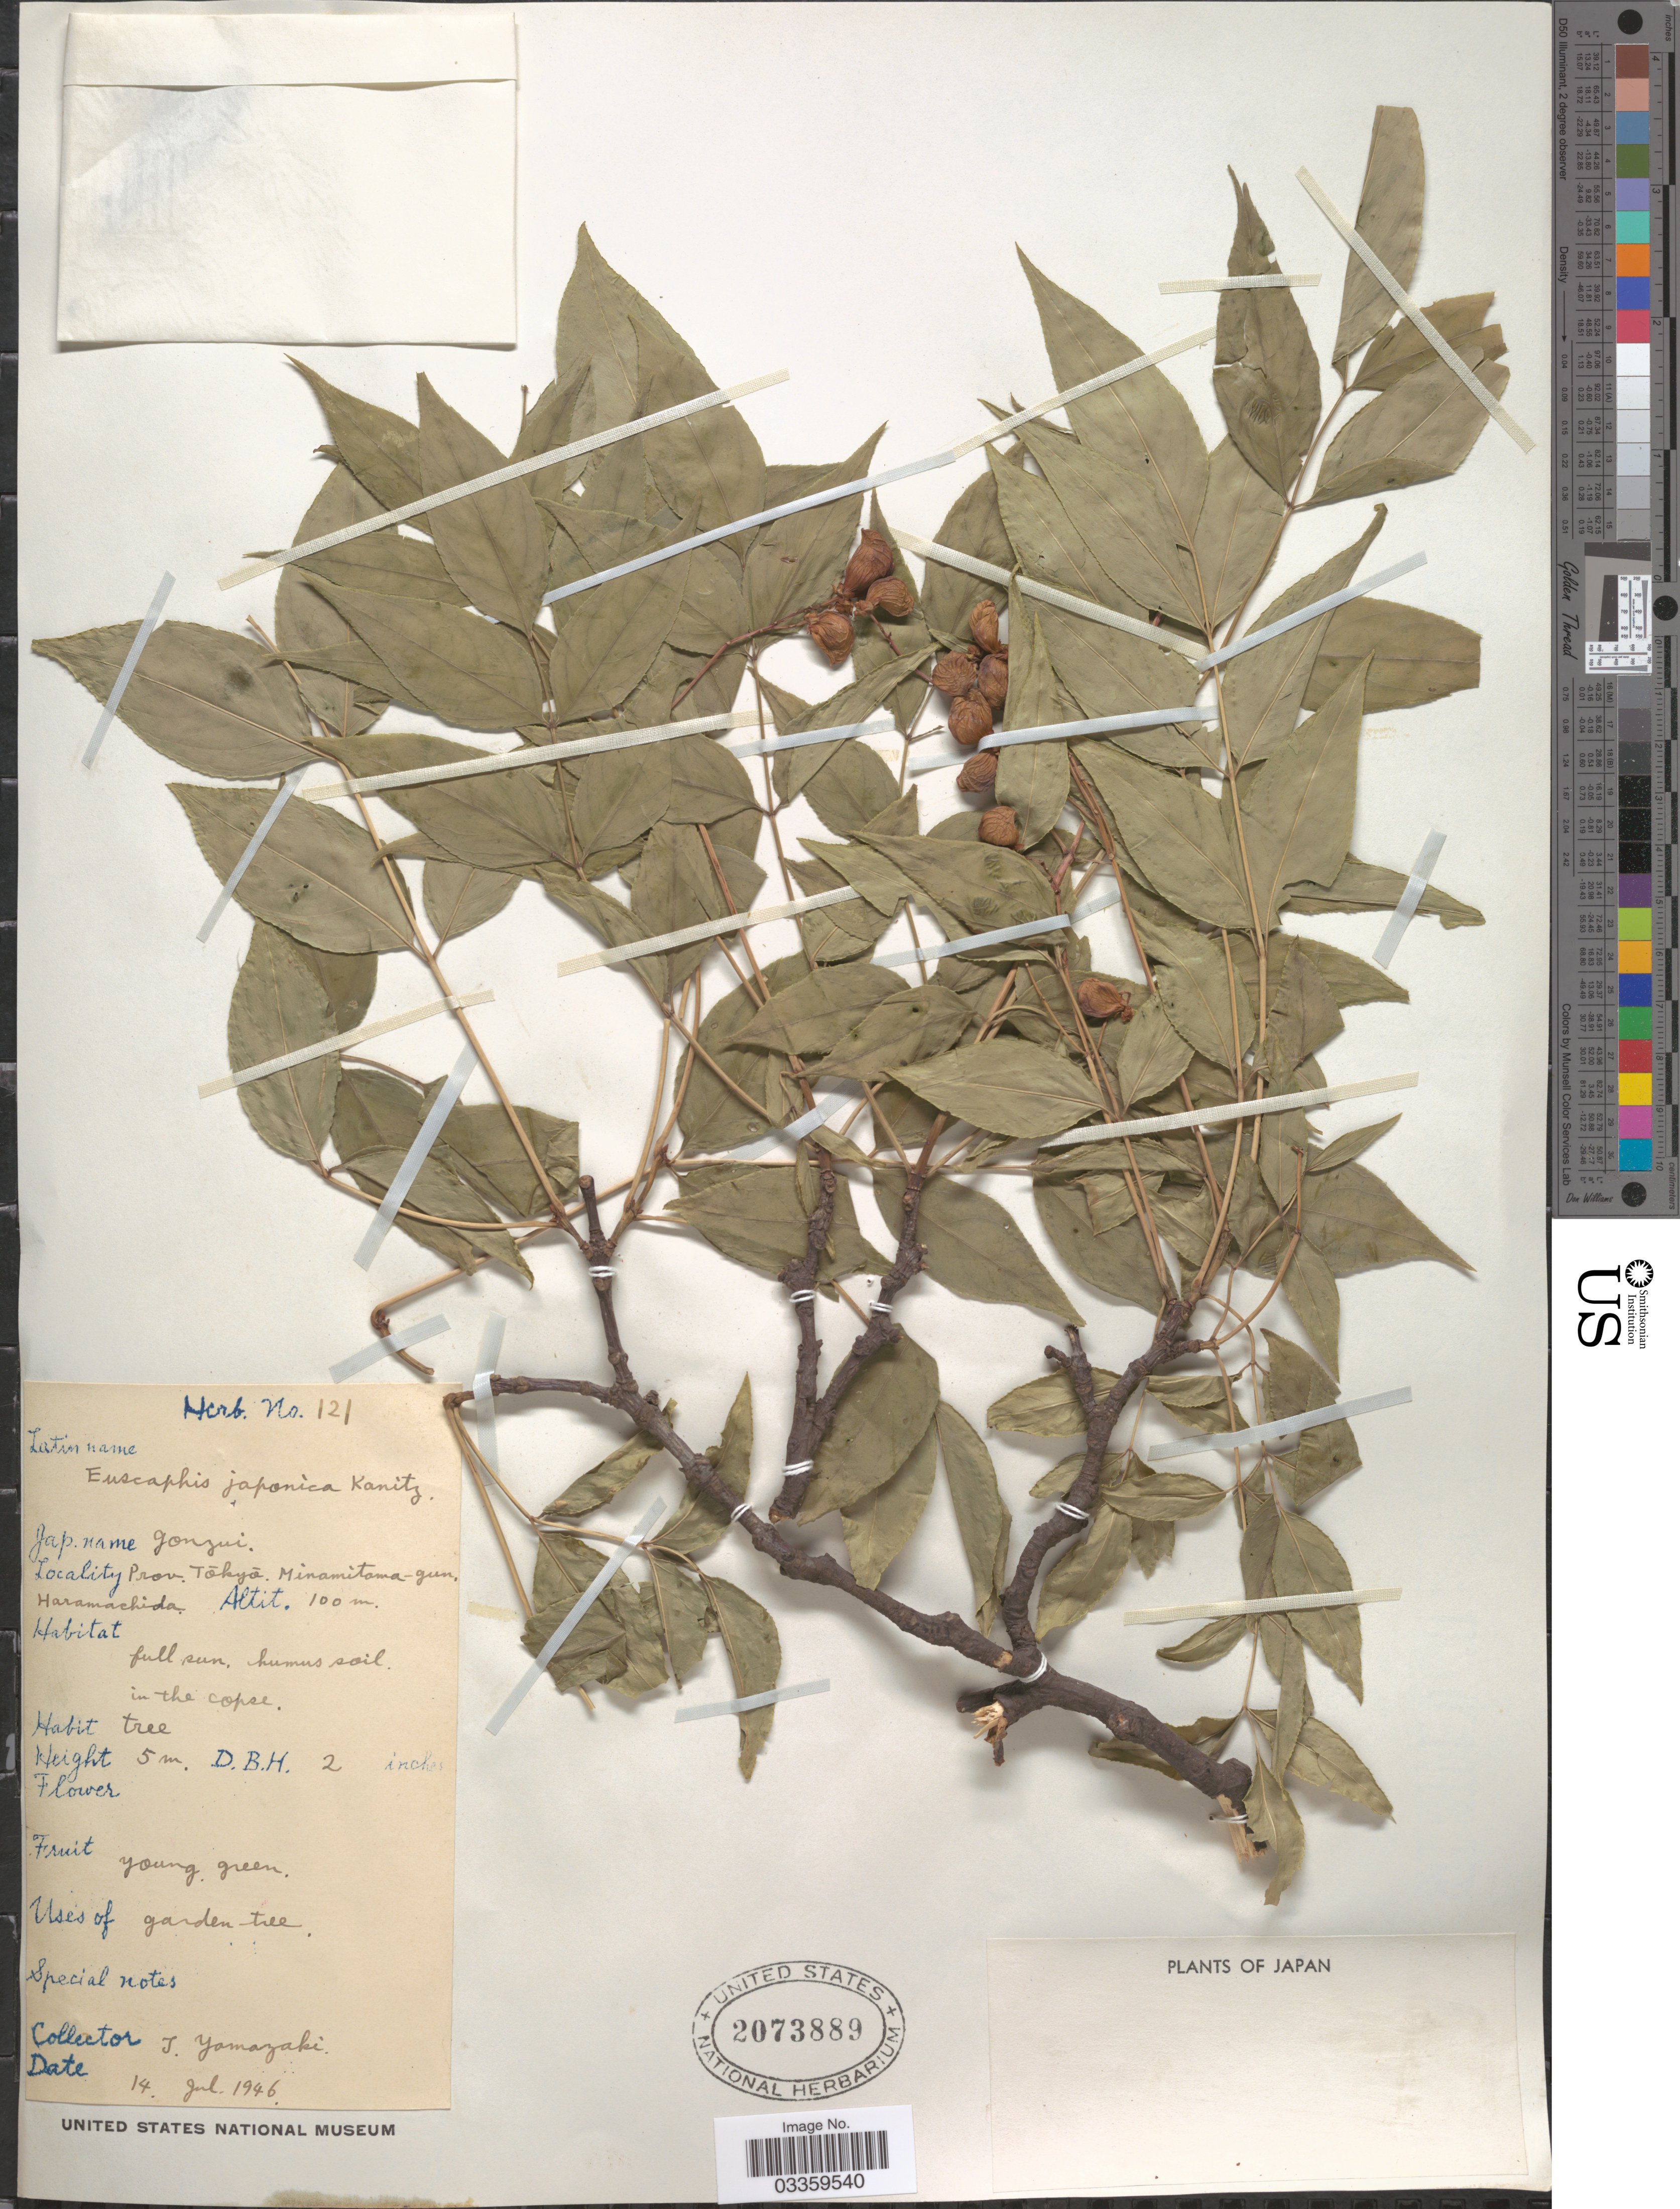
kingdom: Plantae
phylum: Tracheophyta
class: Magnoliopsida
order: Crossosomatales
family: Staphyleaceae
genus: Euscaphis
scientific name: Euscaphis japonica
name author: (Thunb.) Kanitz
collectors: T. Yamazaki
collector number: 121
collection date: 1946-07-14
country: Japan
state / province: Tokyo, Federal City of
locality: Minamitama-gun. Haramachida.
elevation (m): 100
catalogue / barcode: US 2073889